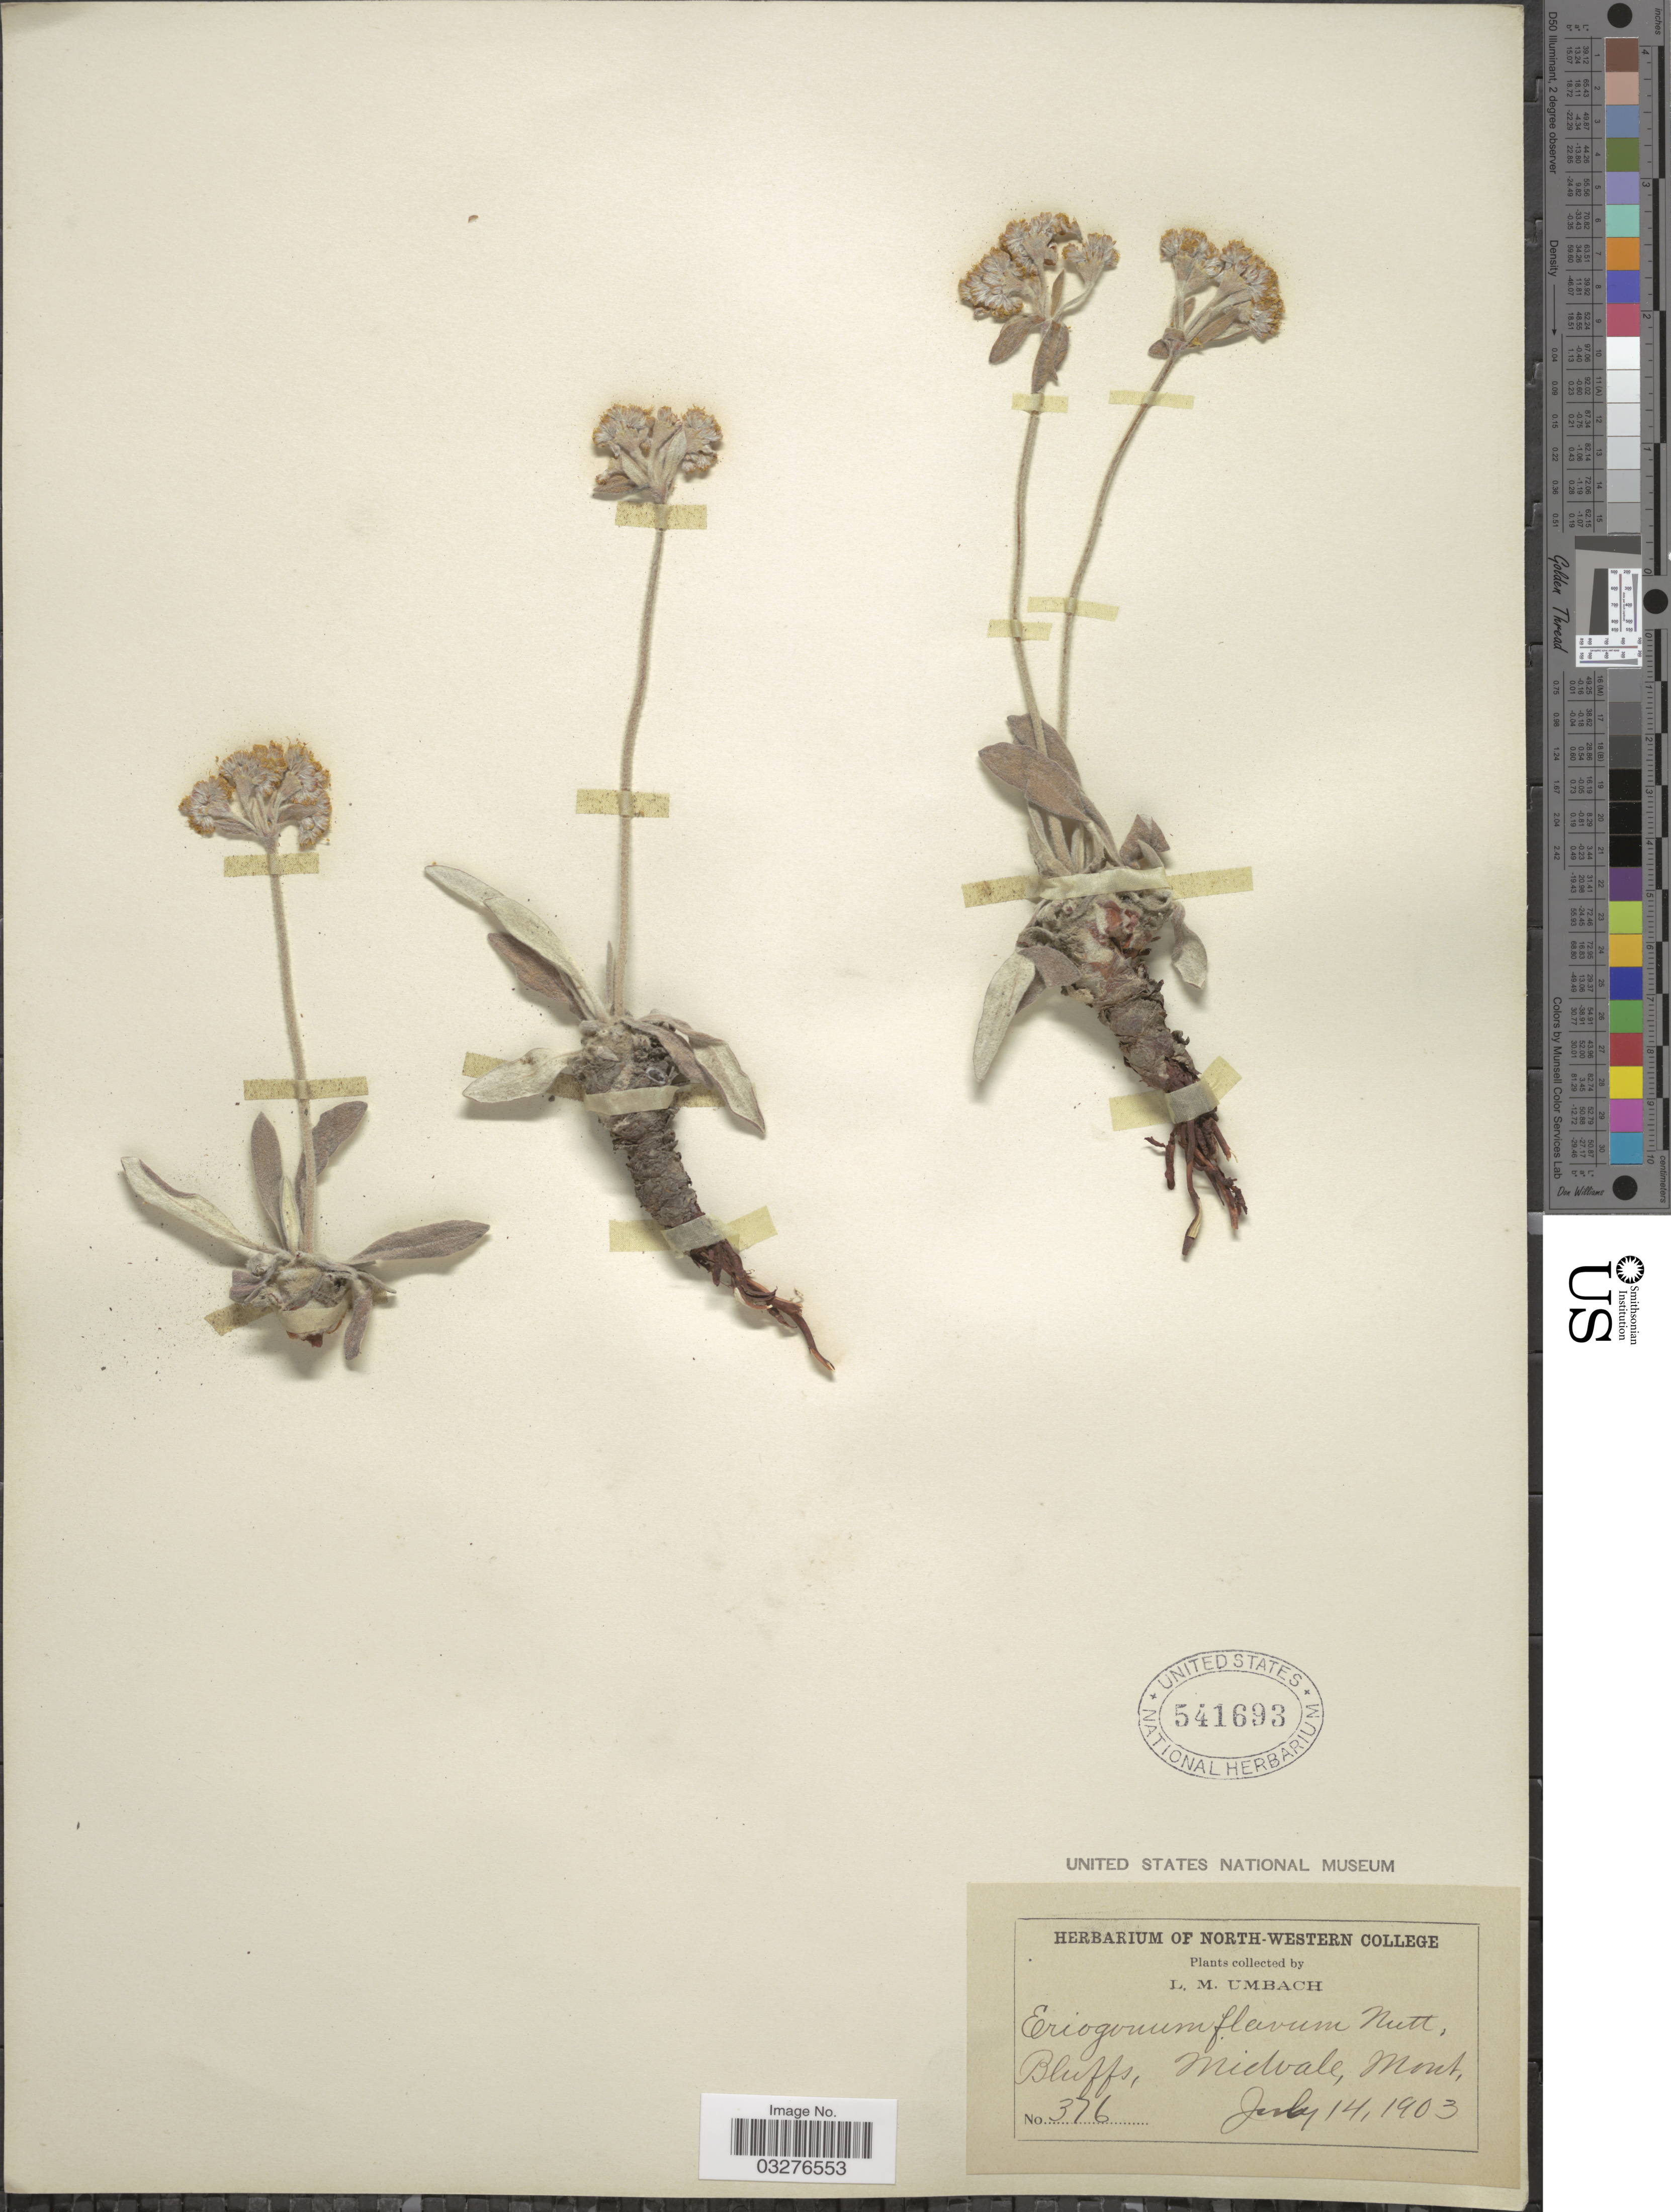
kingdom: Plantae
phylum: Tracheophyta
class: Magnoliopsida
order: Caryophyllales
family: Polygonaceae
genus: Eriogonum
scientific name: Eriogonum flavum var. flavum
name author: Nutt. ex Benth.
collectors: L. M. Umbach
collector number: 376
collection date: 1903-07-14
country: United States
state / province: Montana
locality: Bluffs, Midvale.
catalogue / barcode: US 541693